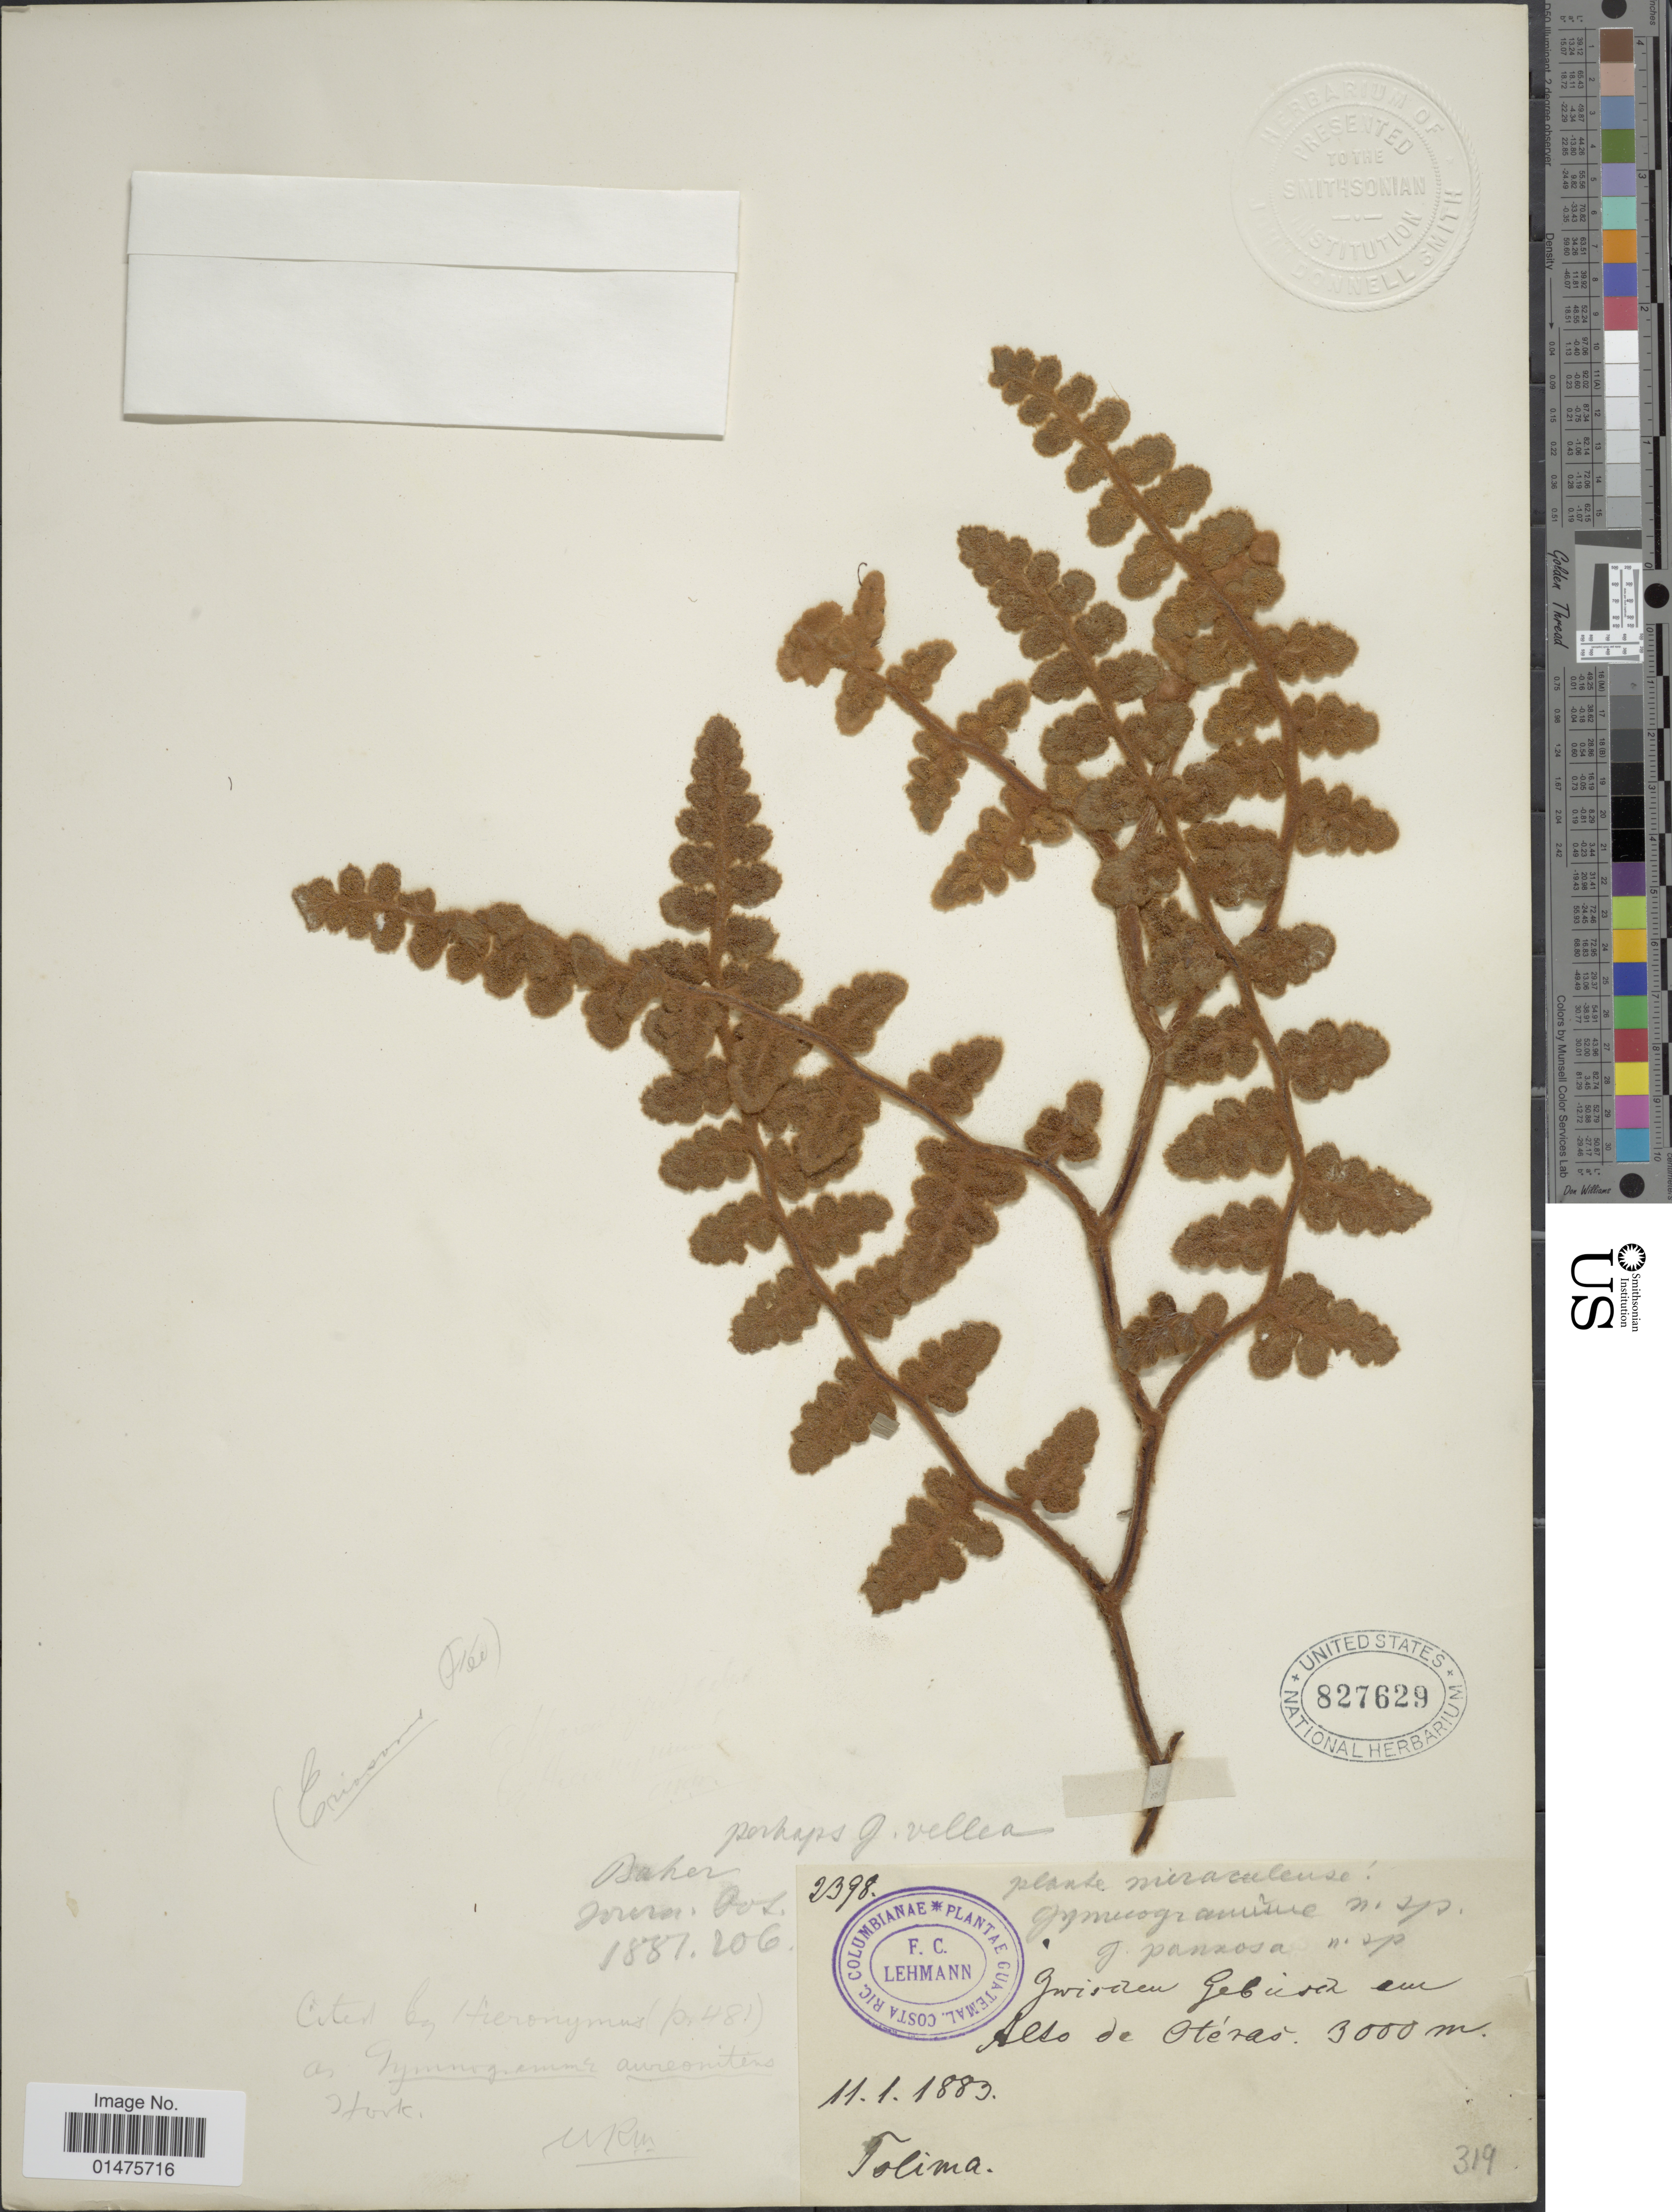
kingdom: Plantae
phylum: Tracheophyta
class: Polypodiopsida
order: Polypodiales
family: Pteridaceae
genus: Jamesonia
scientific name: Jamesonia aureonitens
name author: (Hook.) Christenh.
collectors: F. C. Lehmann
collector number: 2398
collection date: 1883-01-11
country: Colombia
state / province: Tolima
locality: Alto de Otéras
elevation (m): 3000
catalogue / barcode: US 827629